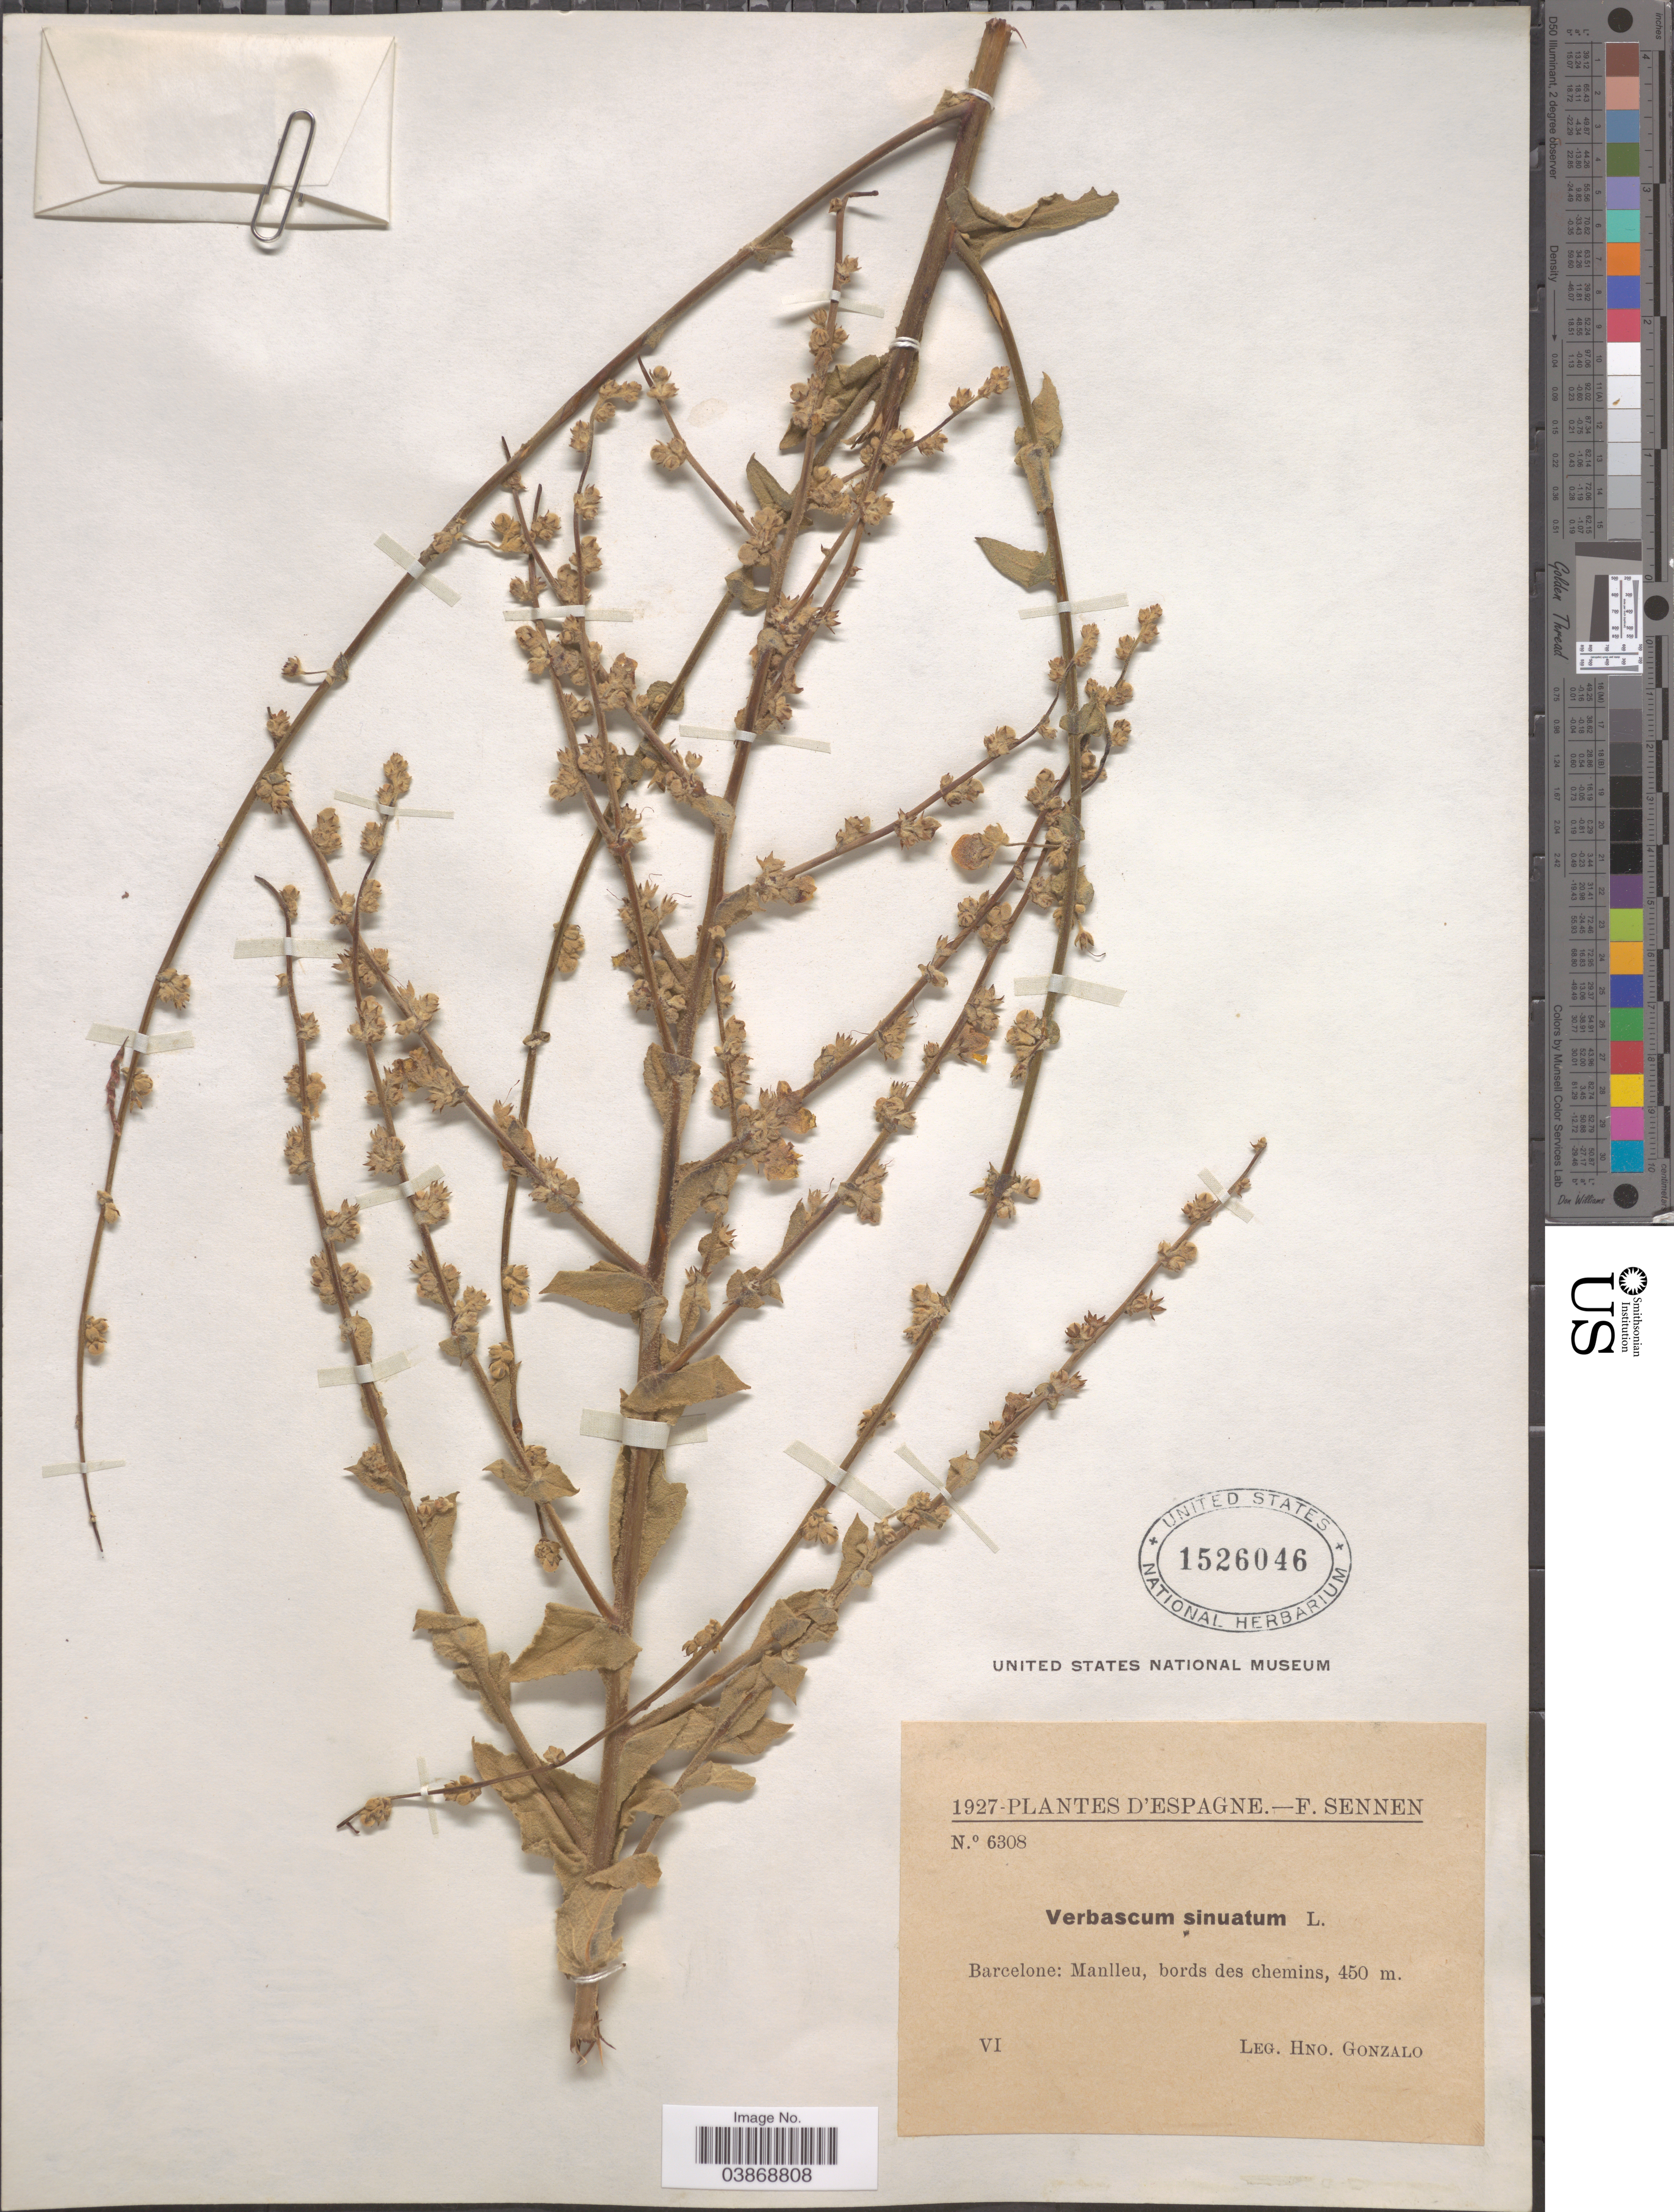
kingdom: Plantae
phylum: Tracheophyta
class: Magnoliopsida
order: Lamiales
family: Scrophulariaceae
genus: Verbascum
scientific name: Verbascum sinuatum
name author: L.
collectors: H. Gonzalo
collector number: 6308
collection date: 1927-06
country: Spain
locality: D' Espagne. Barcelone: Manlleu, bords des chemins.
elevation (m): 450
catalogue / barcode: US 1526046